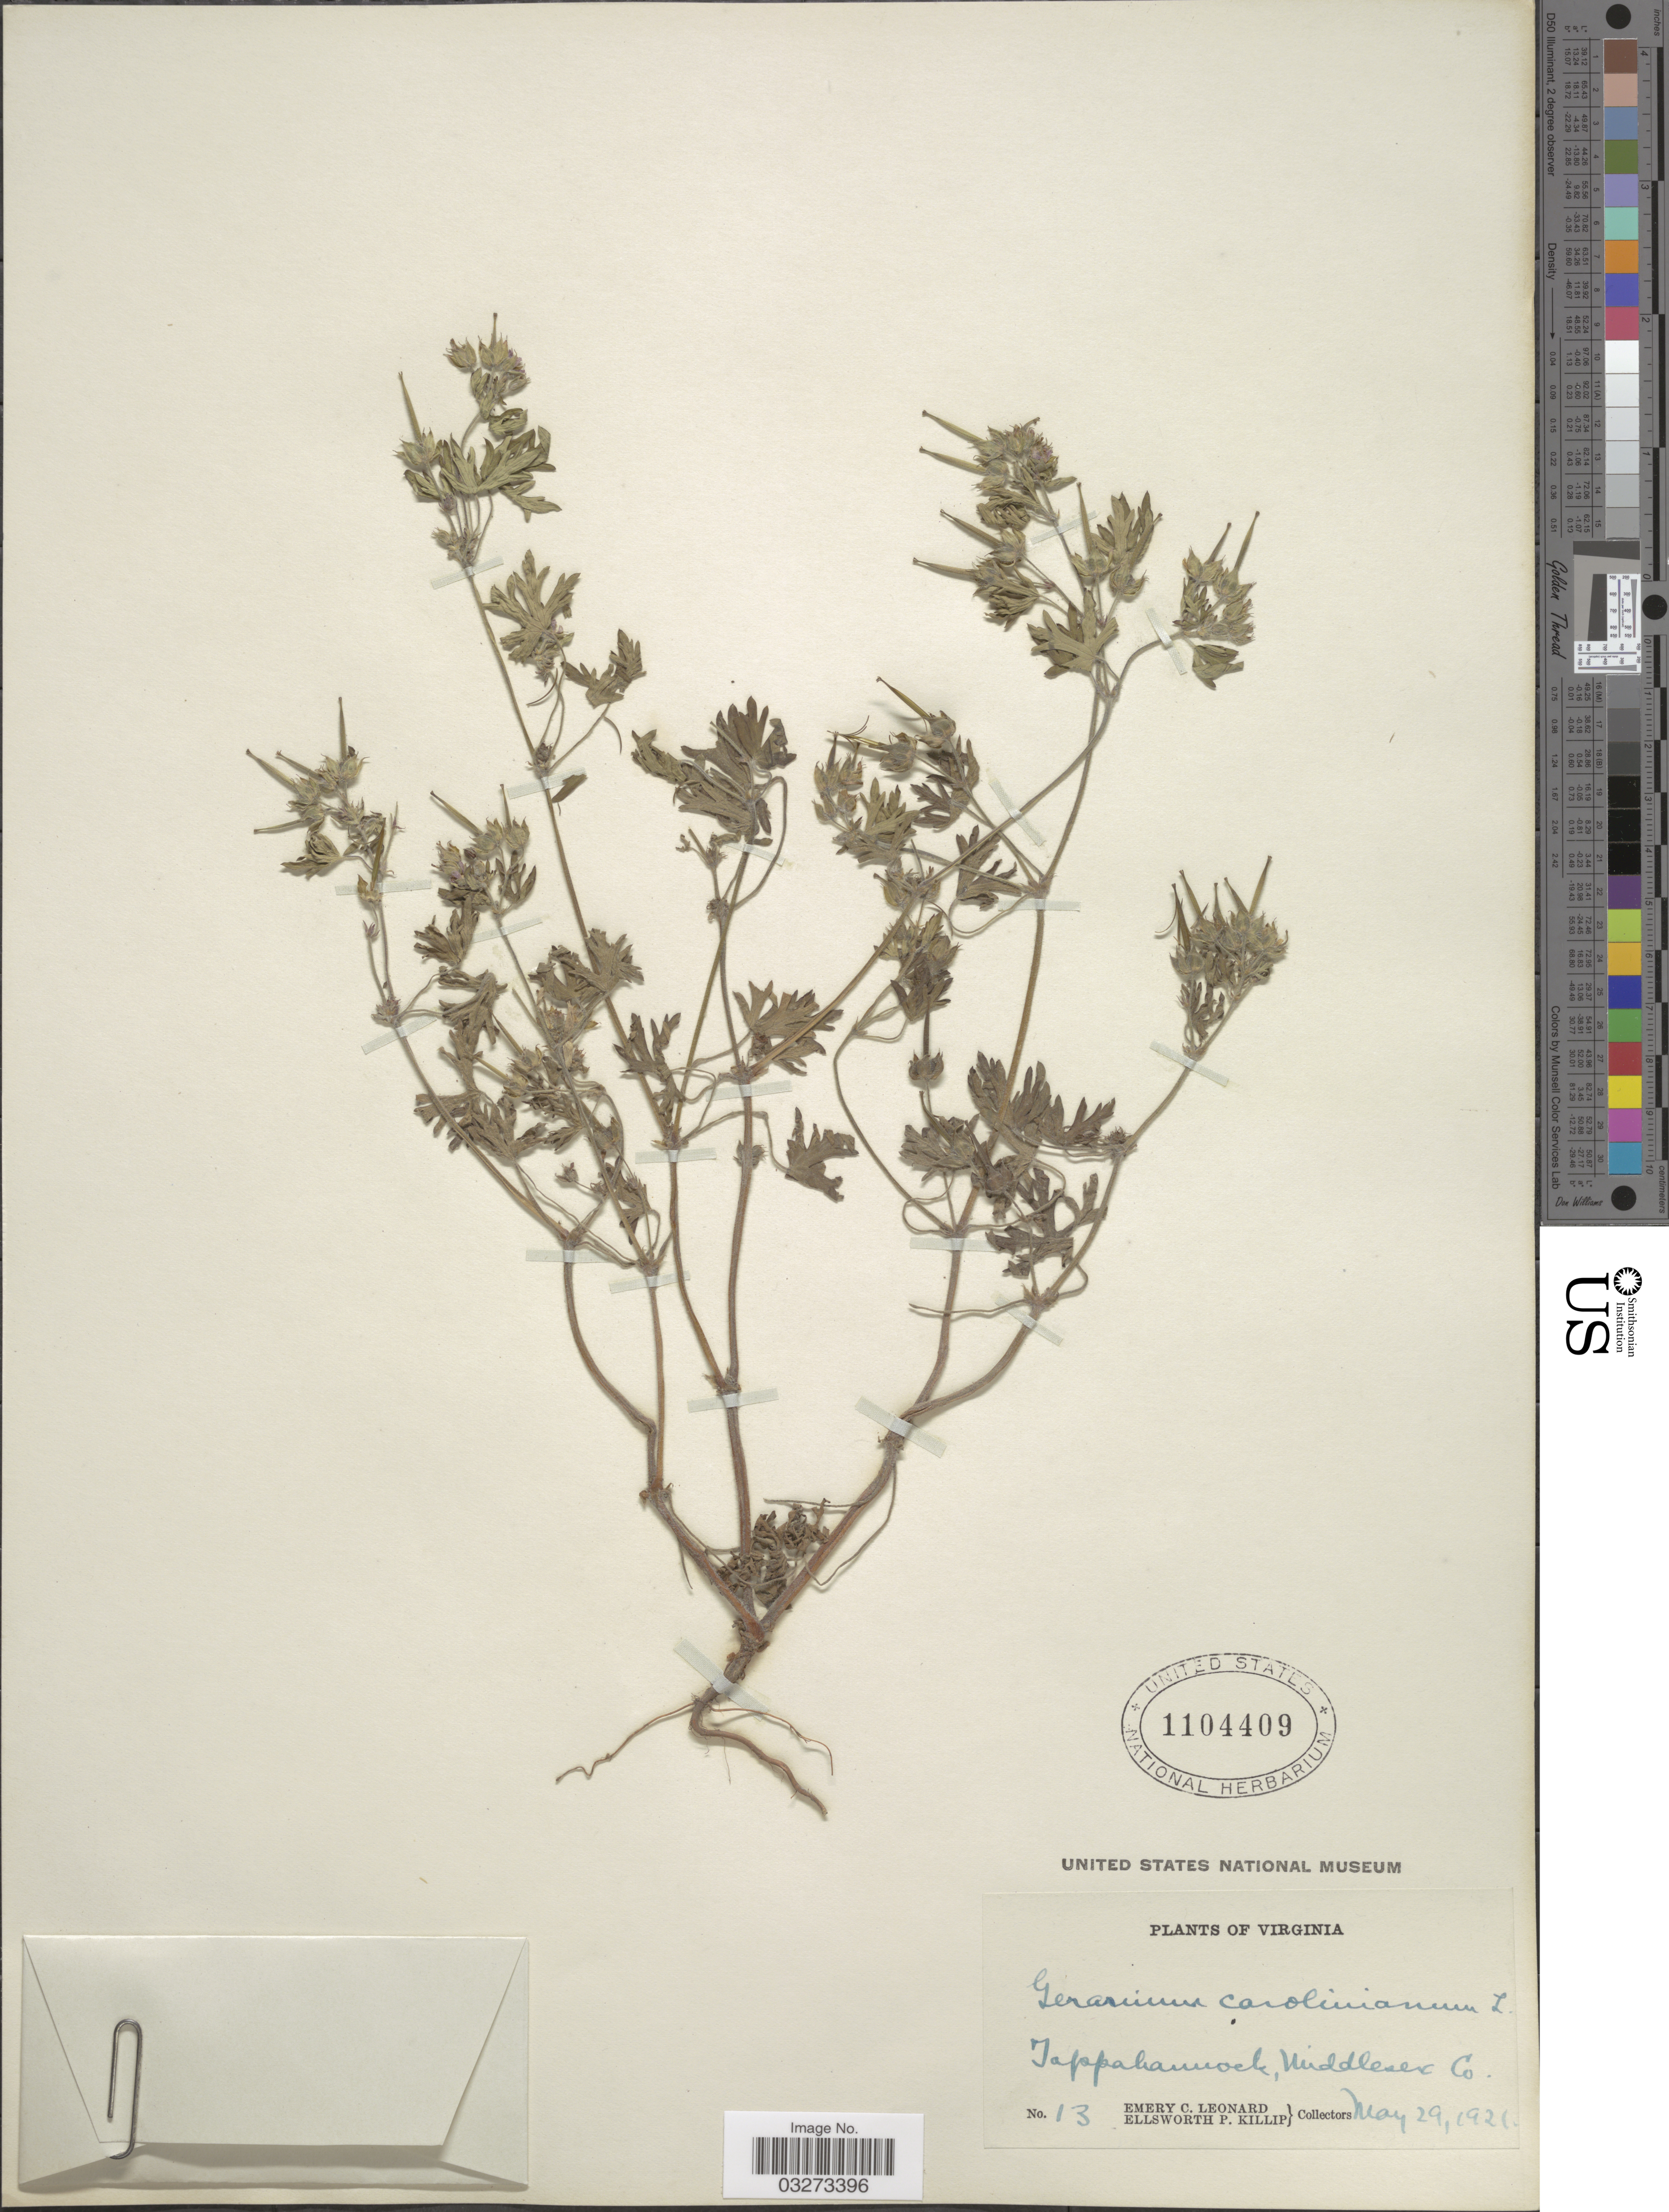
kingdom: Plantae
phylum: Tracheophyta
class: Magnoliopsida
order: Geraniales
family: Geraniaceae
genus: Geranium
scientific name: Geranium carolinianum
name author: L.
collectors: E. C. Leonard & E. P. Killip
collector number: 13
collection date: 1921-05-29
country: United States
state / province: Virginia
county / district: Middlesex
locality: Tappahannock, Middlesex Co.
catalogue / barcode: US 1104409